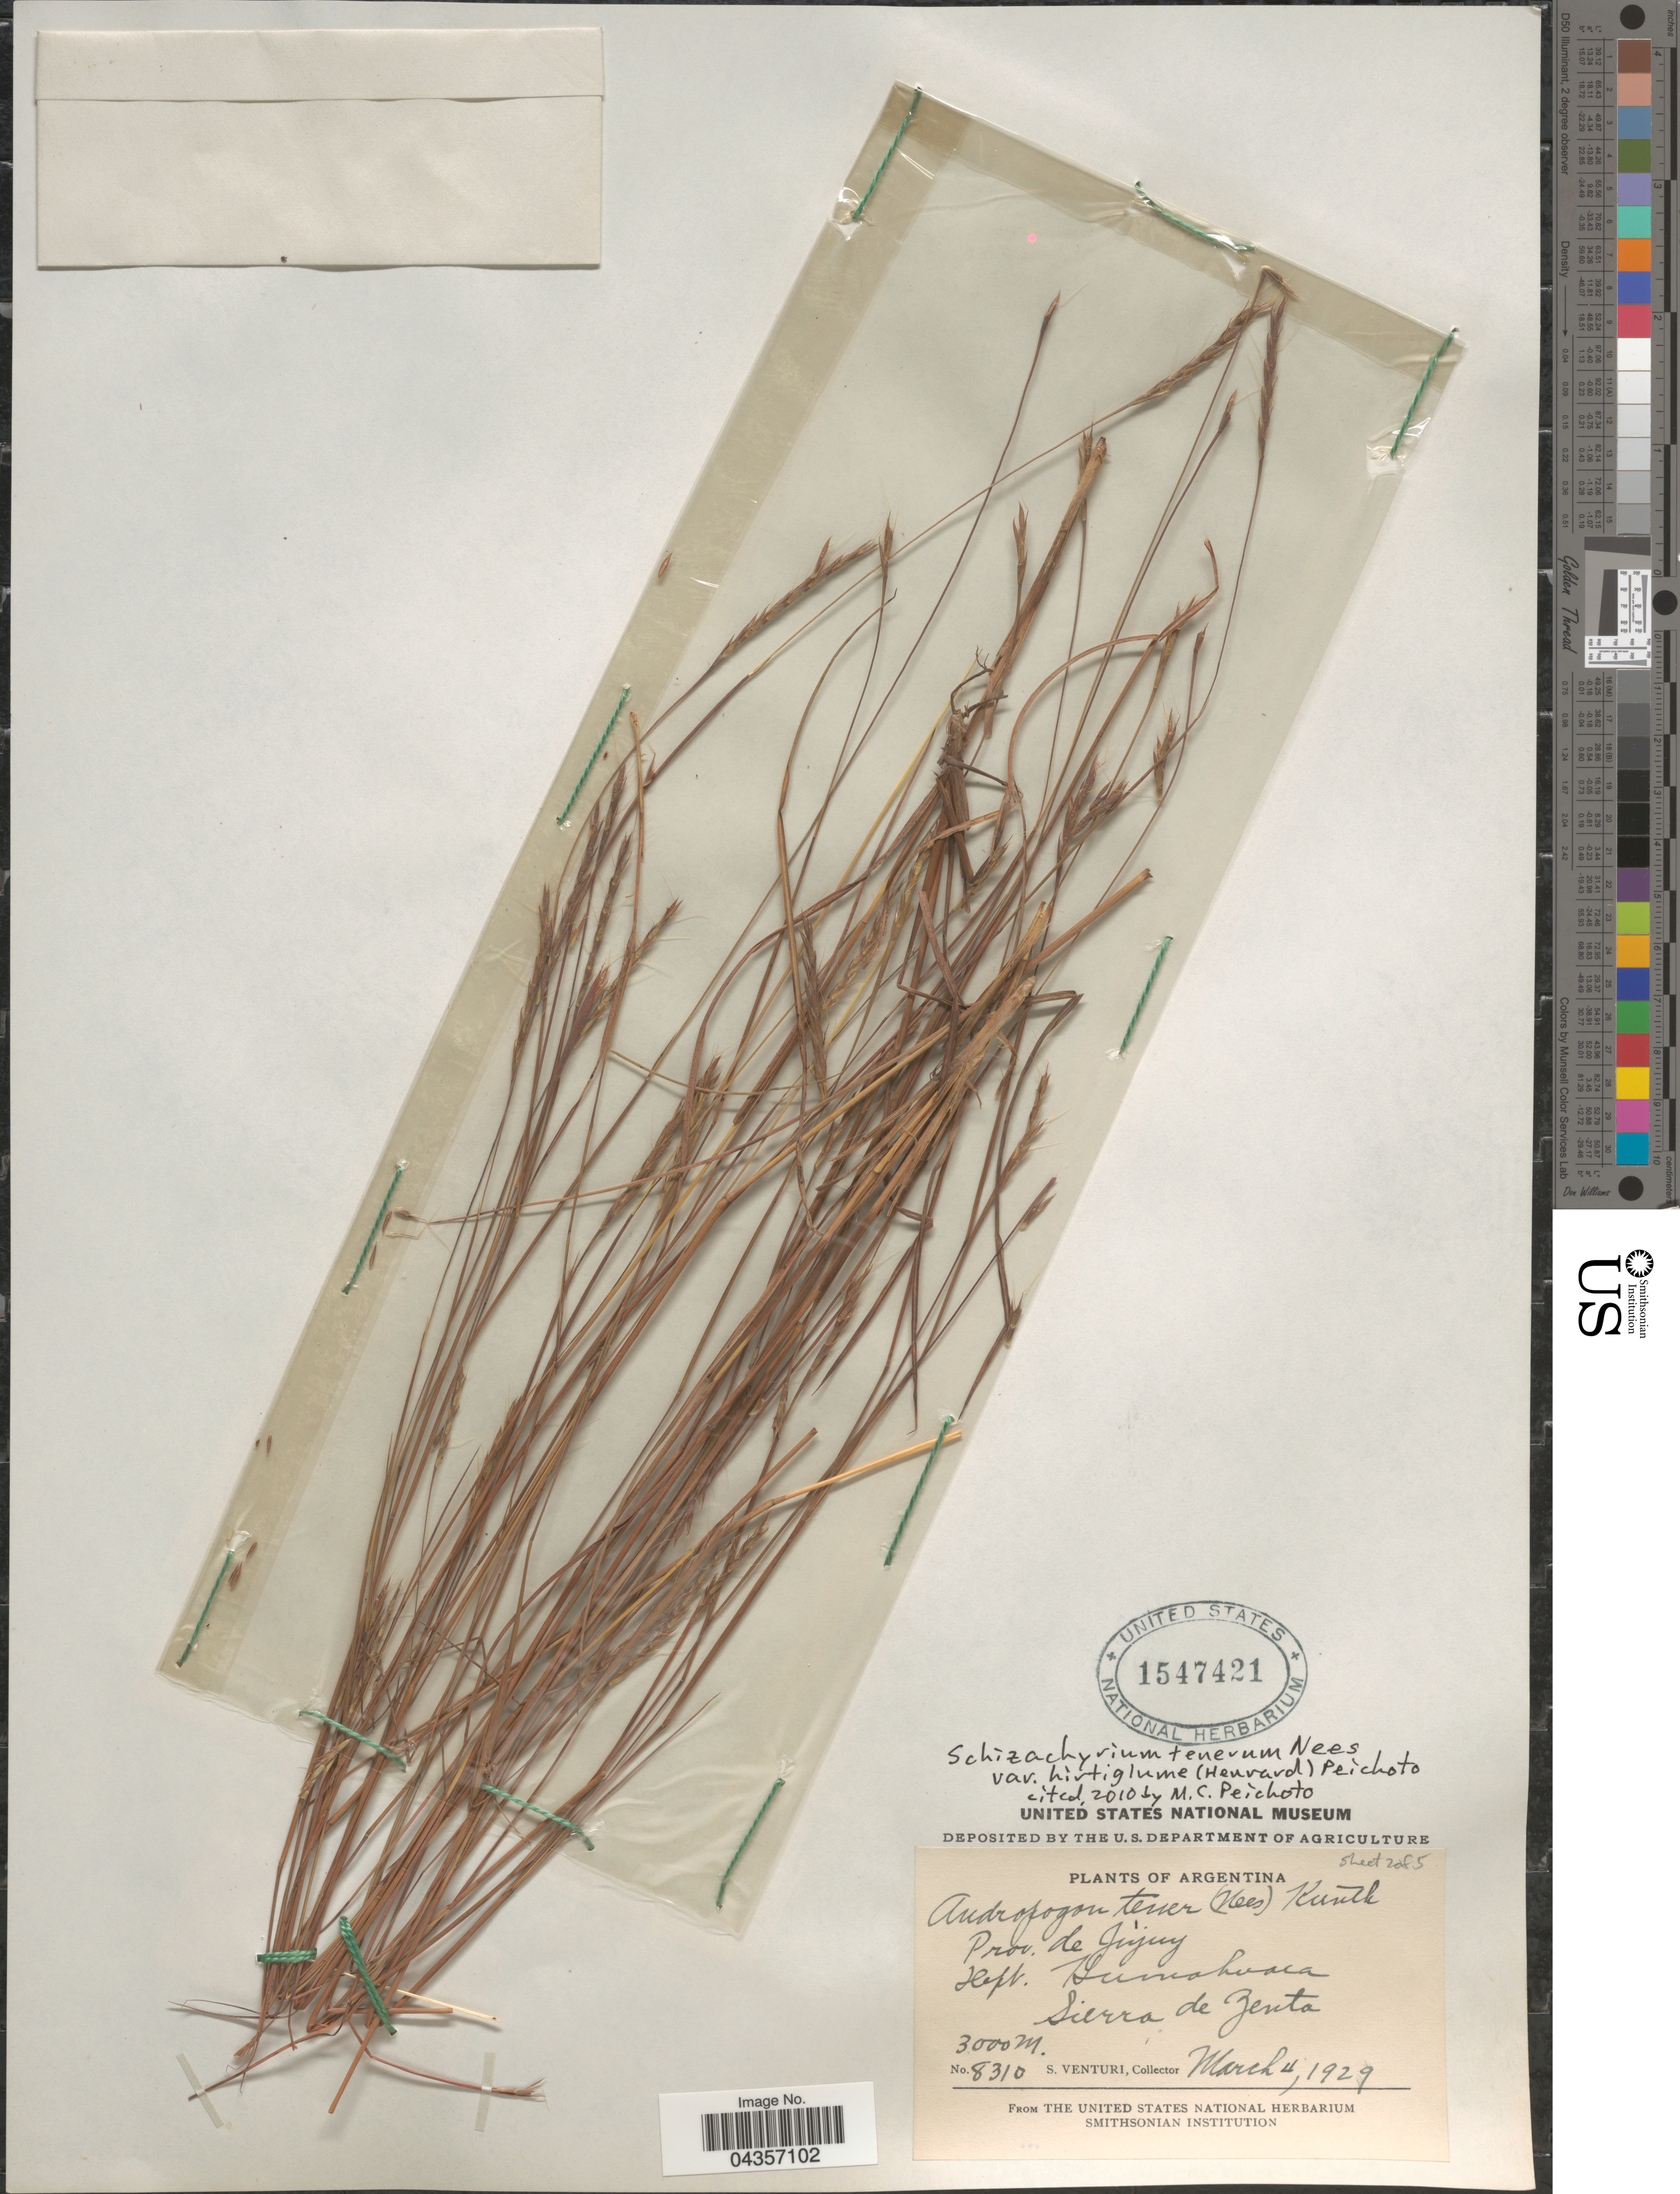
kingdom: Plantae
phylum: Tracheophyta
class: Liliopsida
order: Poales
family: Poaceae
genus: Schizachyrium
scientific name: Schizachyrium tenerum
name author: Nees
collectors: S. Venturi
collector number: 8310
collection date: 1929-03-04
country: Argentina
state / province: Jujuy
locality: Dept. Huinahuaca. Sierra de Zenta.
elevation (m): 3000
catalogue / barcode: US 1547421